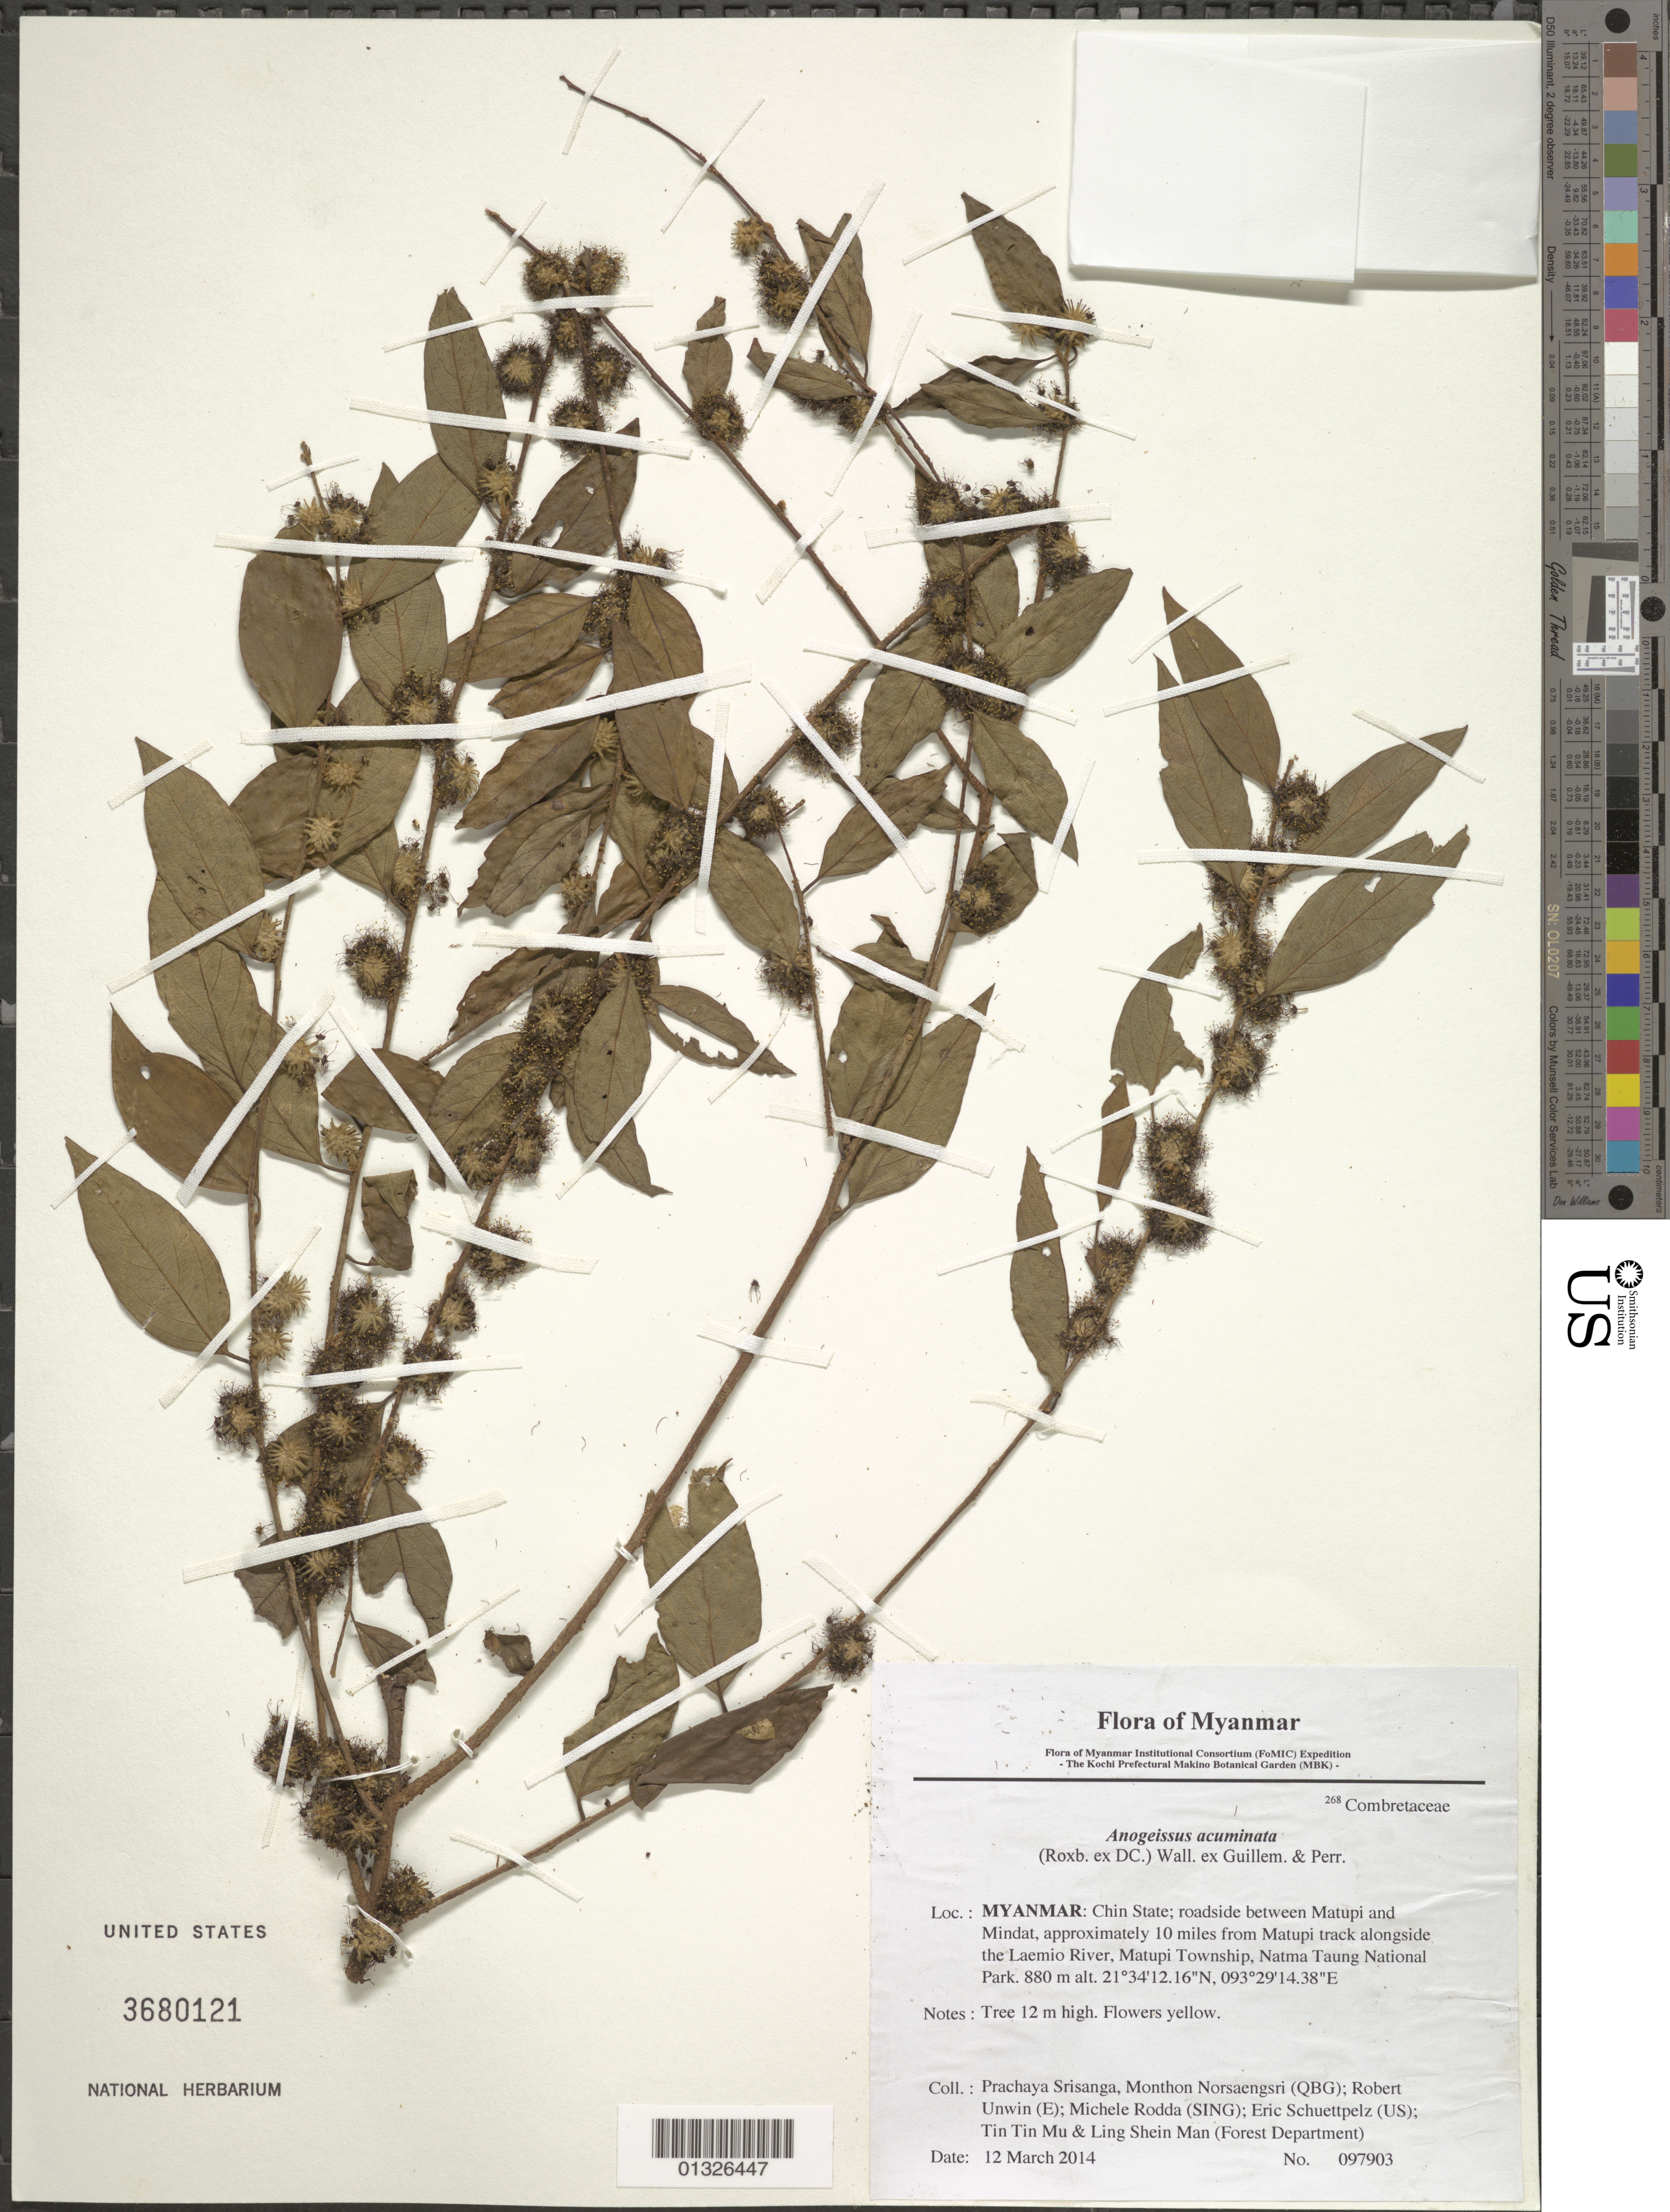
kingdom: Plantae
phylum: Tracheophyta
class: Magnoliopsida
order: Myrtales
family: Combretaceae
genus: Anogeissus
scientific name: Anogeissus acuminata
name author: Wall.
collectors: P. Srisanga, M. Norsaengsri, R. Unwin, M. Rodda, E. Schuettpelz, Tin Tin Mu & Ling Shein Man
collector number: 97903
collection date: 2014-03-12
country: Myanmar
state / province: Chin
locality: Roadside between Matupi and Mindat, approximately 10 miles from Matupi track alongside the Laemio River, Matupi Township, Natma Taung National Park.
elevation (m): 880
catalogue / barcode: US 3680121